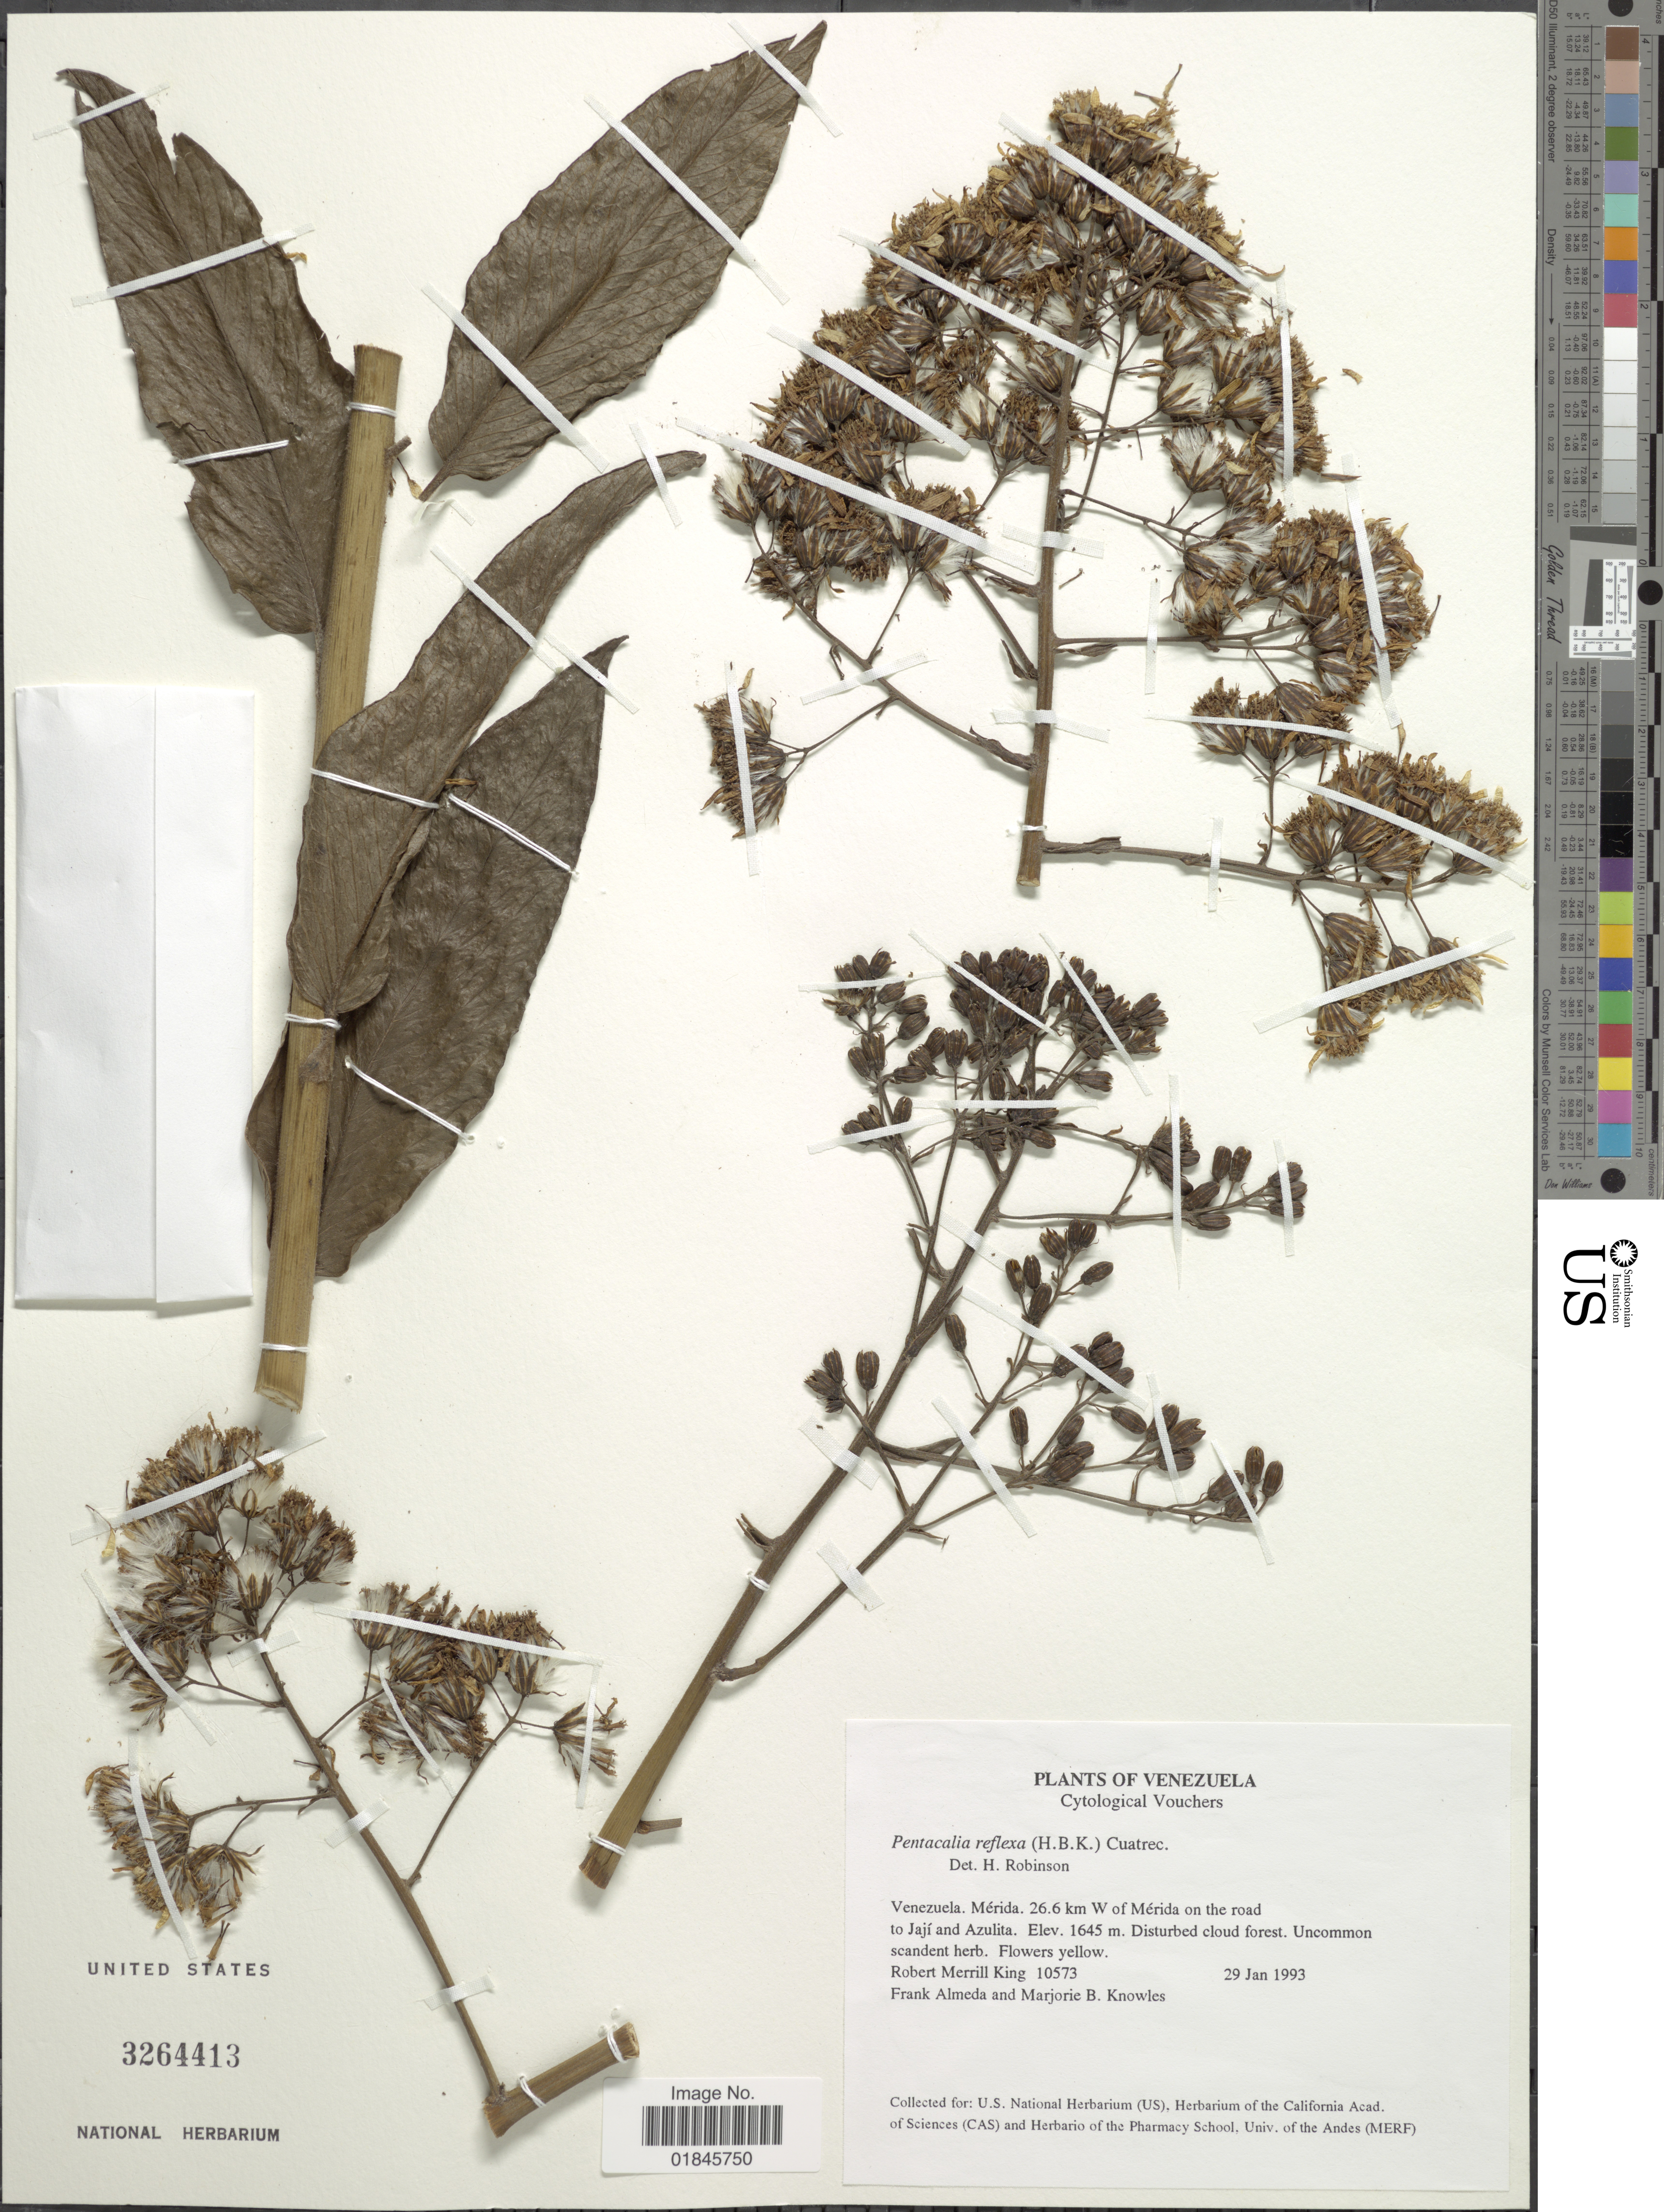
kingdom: Plantae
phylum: Tracheophyta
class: Magnoliopsida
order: Asterales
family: Asteraceae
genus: Pentacalia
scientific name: Pentacalia reflexa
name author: (Kunth) Cuatrec.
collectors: R. M. King, F. Almeda & M. B. Knowles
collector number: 10573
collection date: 1993-01-29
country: Venezuela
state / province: Mérida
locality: Venezuela. Mérida. 26.6 km W of Mérida on the road to Jají and Azulita.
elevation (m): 1645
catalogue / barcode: US 3264413